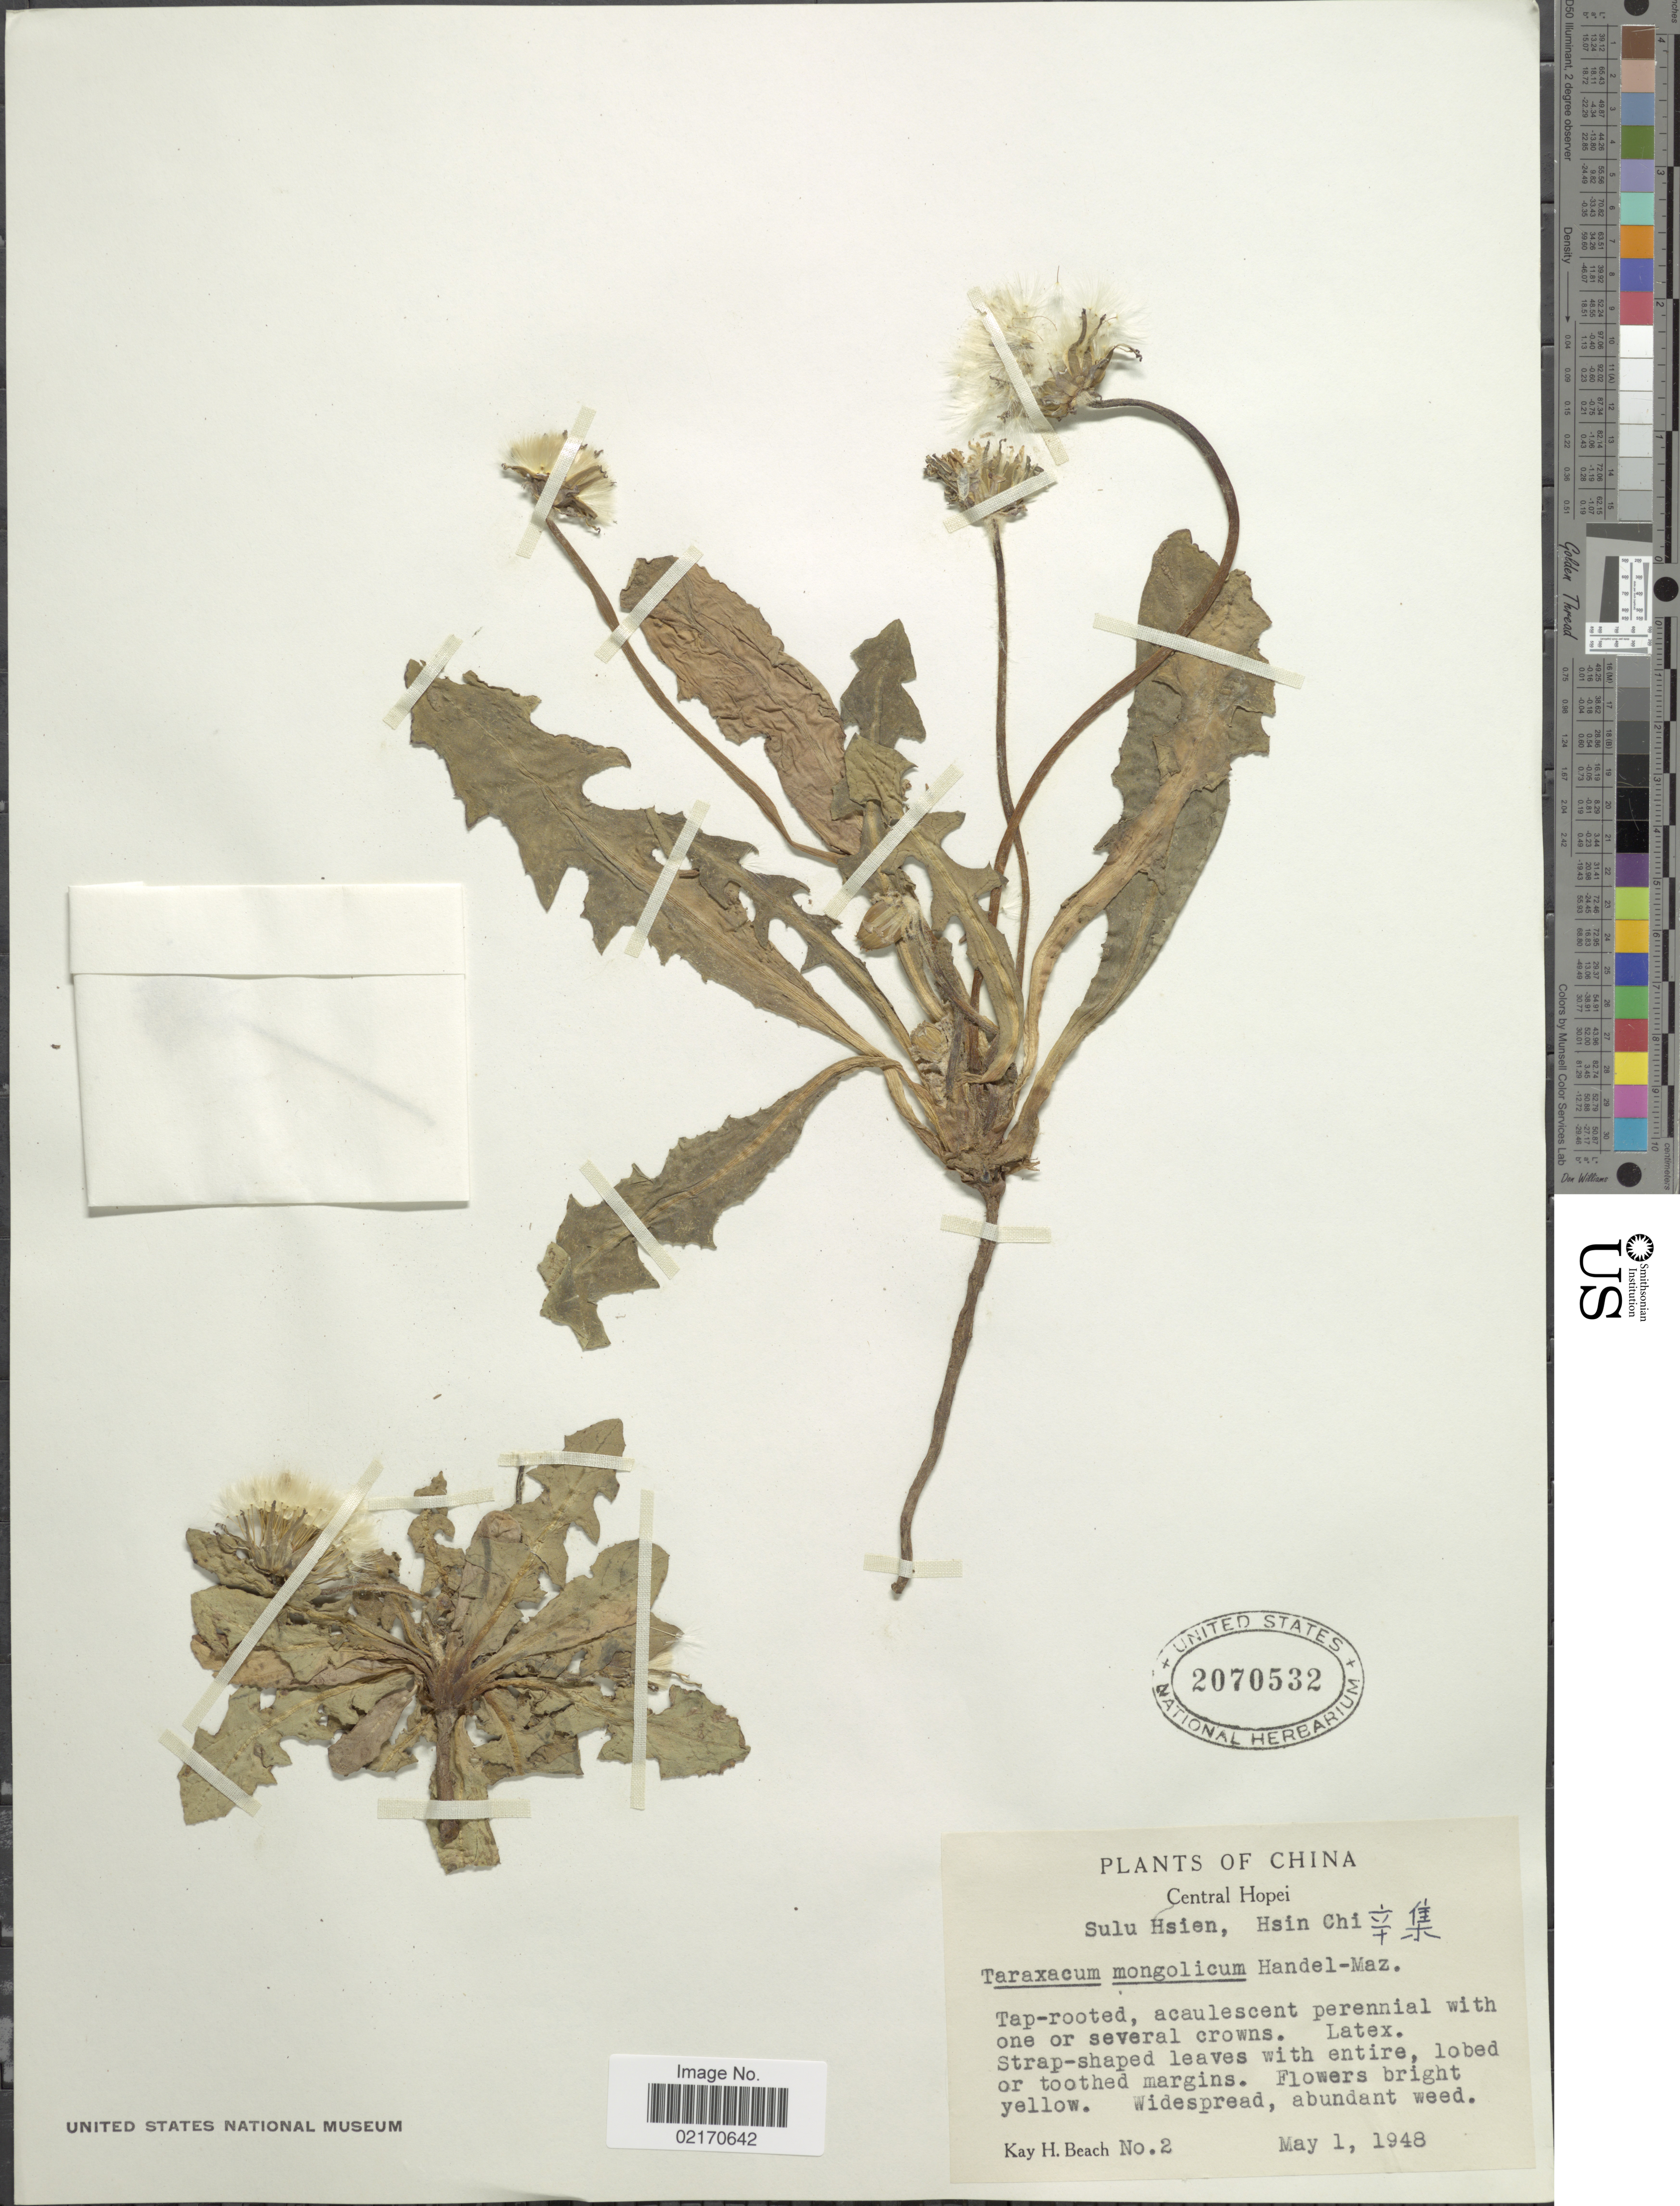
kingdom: Plantae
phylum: Tracheophyta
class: Magnoliopsida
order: Asterales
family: Asteraceae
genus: Taraxacum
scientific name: Taraxacum mongolicum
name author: Hand.-Mazz.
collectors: K. H. Beach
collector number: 2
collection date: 1948-05-01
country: China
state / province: Hebei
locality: Central Hopei, Sulu Hsien, Hsin Chi.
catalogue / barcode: US 2070532